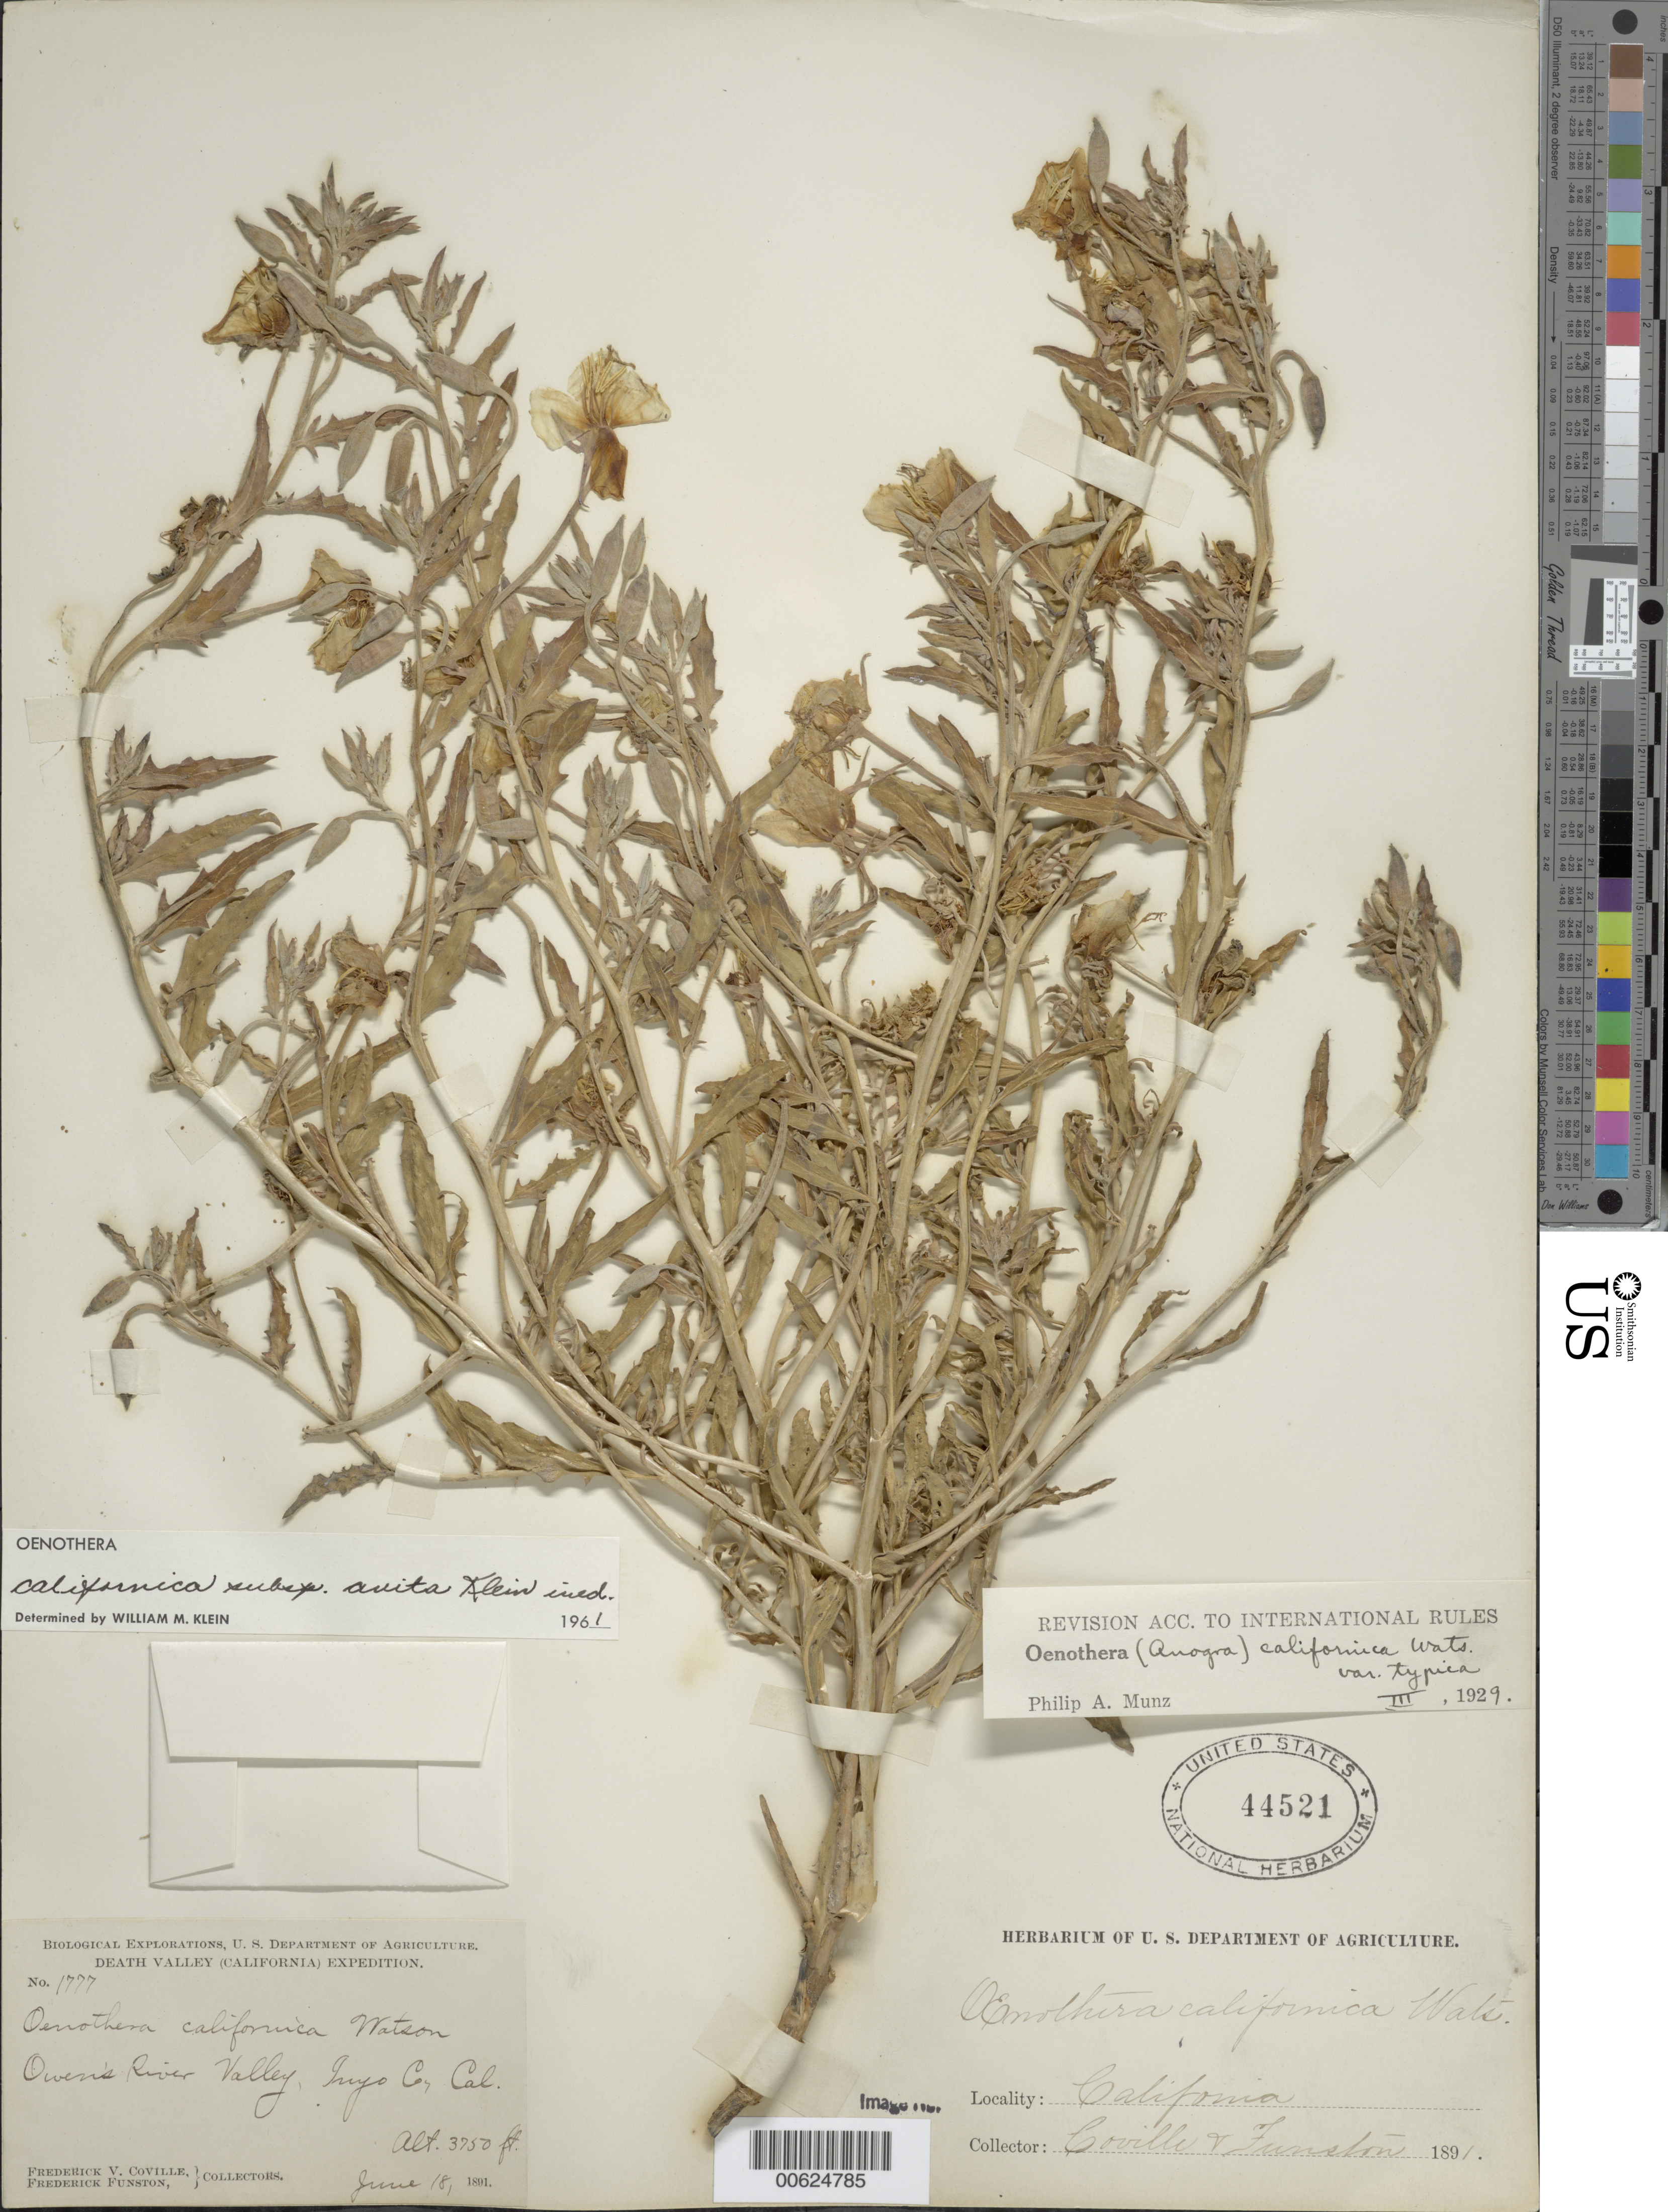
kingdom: Plantae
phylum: Tracheophyta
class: Magnoliopsida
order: Myrtales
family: Onagraceae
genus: Oenothera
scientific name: Oenothera avita subsp. avita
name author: (W.M. Klein) W.M. Klein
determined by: Wagner, W. L., (BOT), Smithsonian Institution - National Museum of Natural History (UNITED STATES)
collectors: F. V. Coville & F. Funston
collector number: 1777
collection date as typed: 18 Jun 1891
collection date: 1891-06-18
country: United States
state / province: California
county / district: Inyo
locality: Owens River Valley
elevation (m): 1143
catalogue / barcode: US 44521